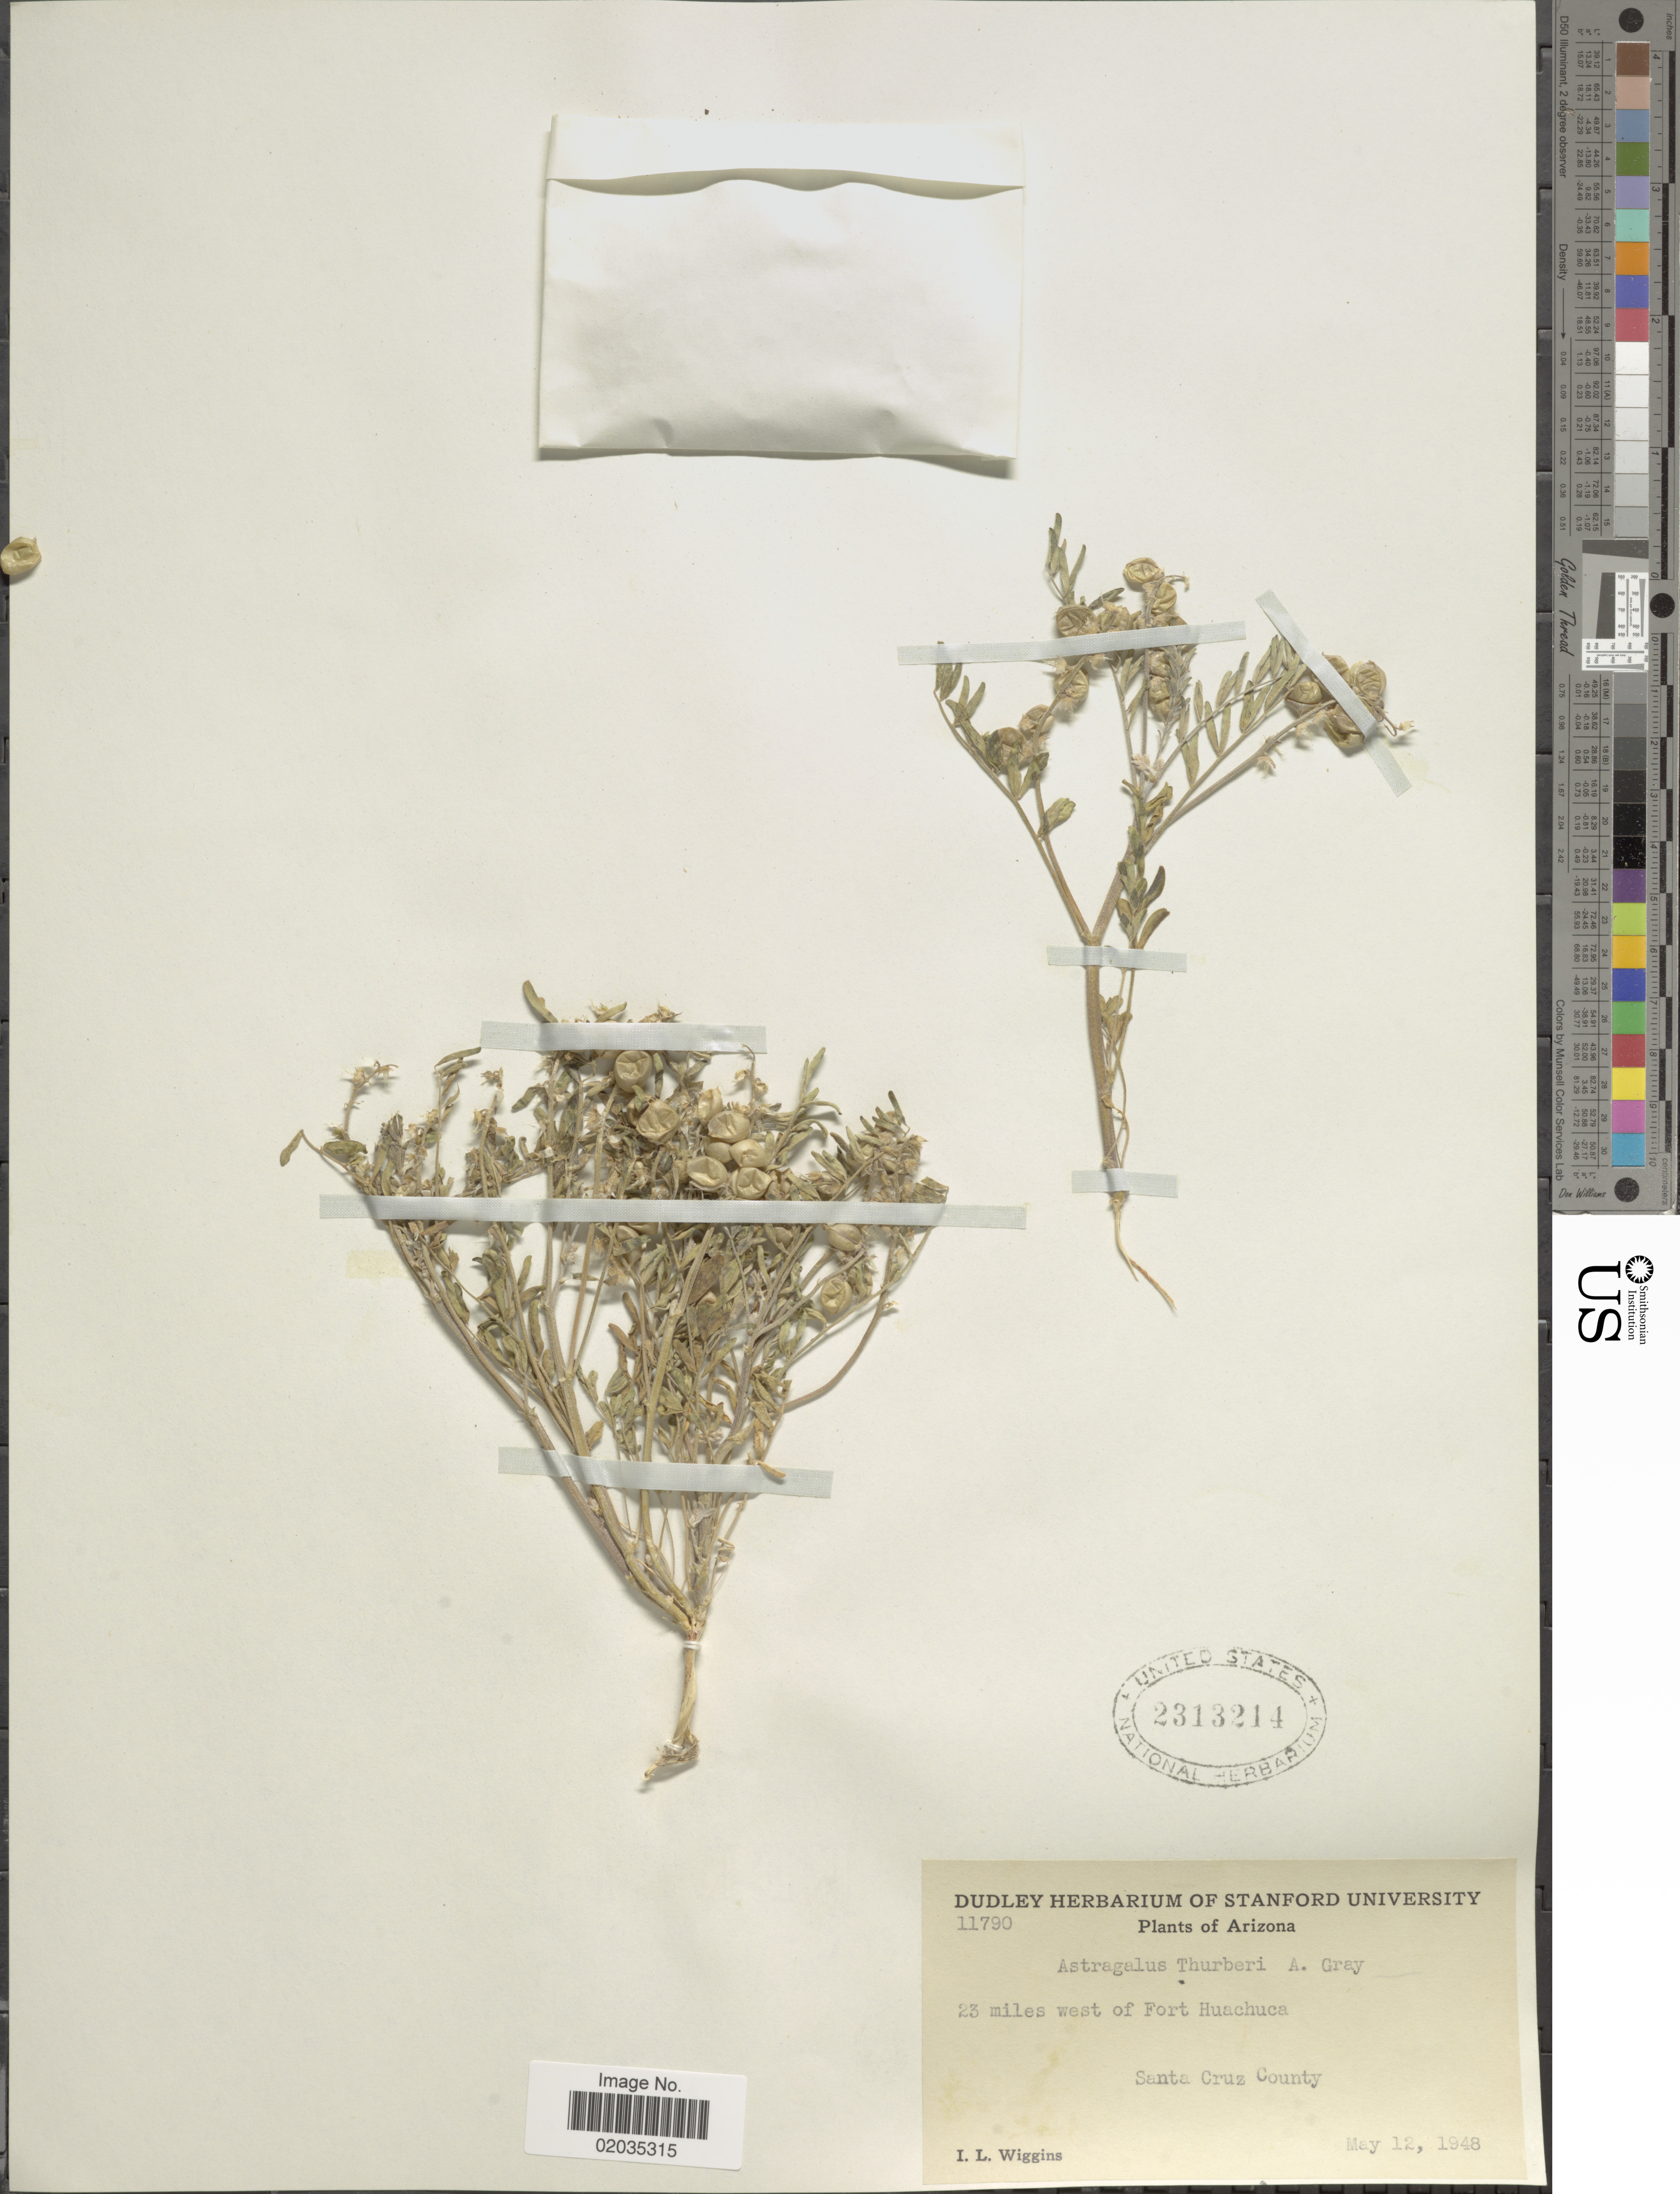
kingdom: Plantae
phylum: Tracheophyta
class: Magnoliopsida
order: Fabales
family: Fabaceae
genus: Astragalus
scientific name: Astragalus thurberi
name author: A. Gray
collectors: I. L. Wiggins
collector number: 11790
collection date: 1948-05-12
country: United States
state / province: Arizona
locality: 23 miles west of Fort Huachuca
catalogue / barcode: US 2313214